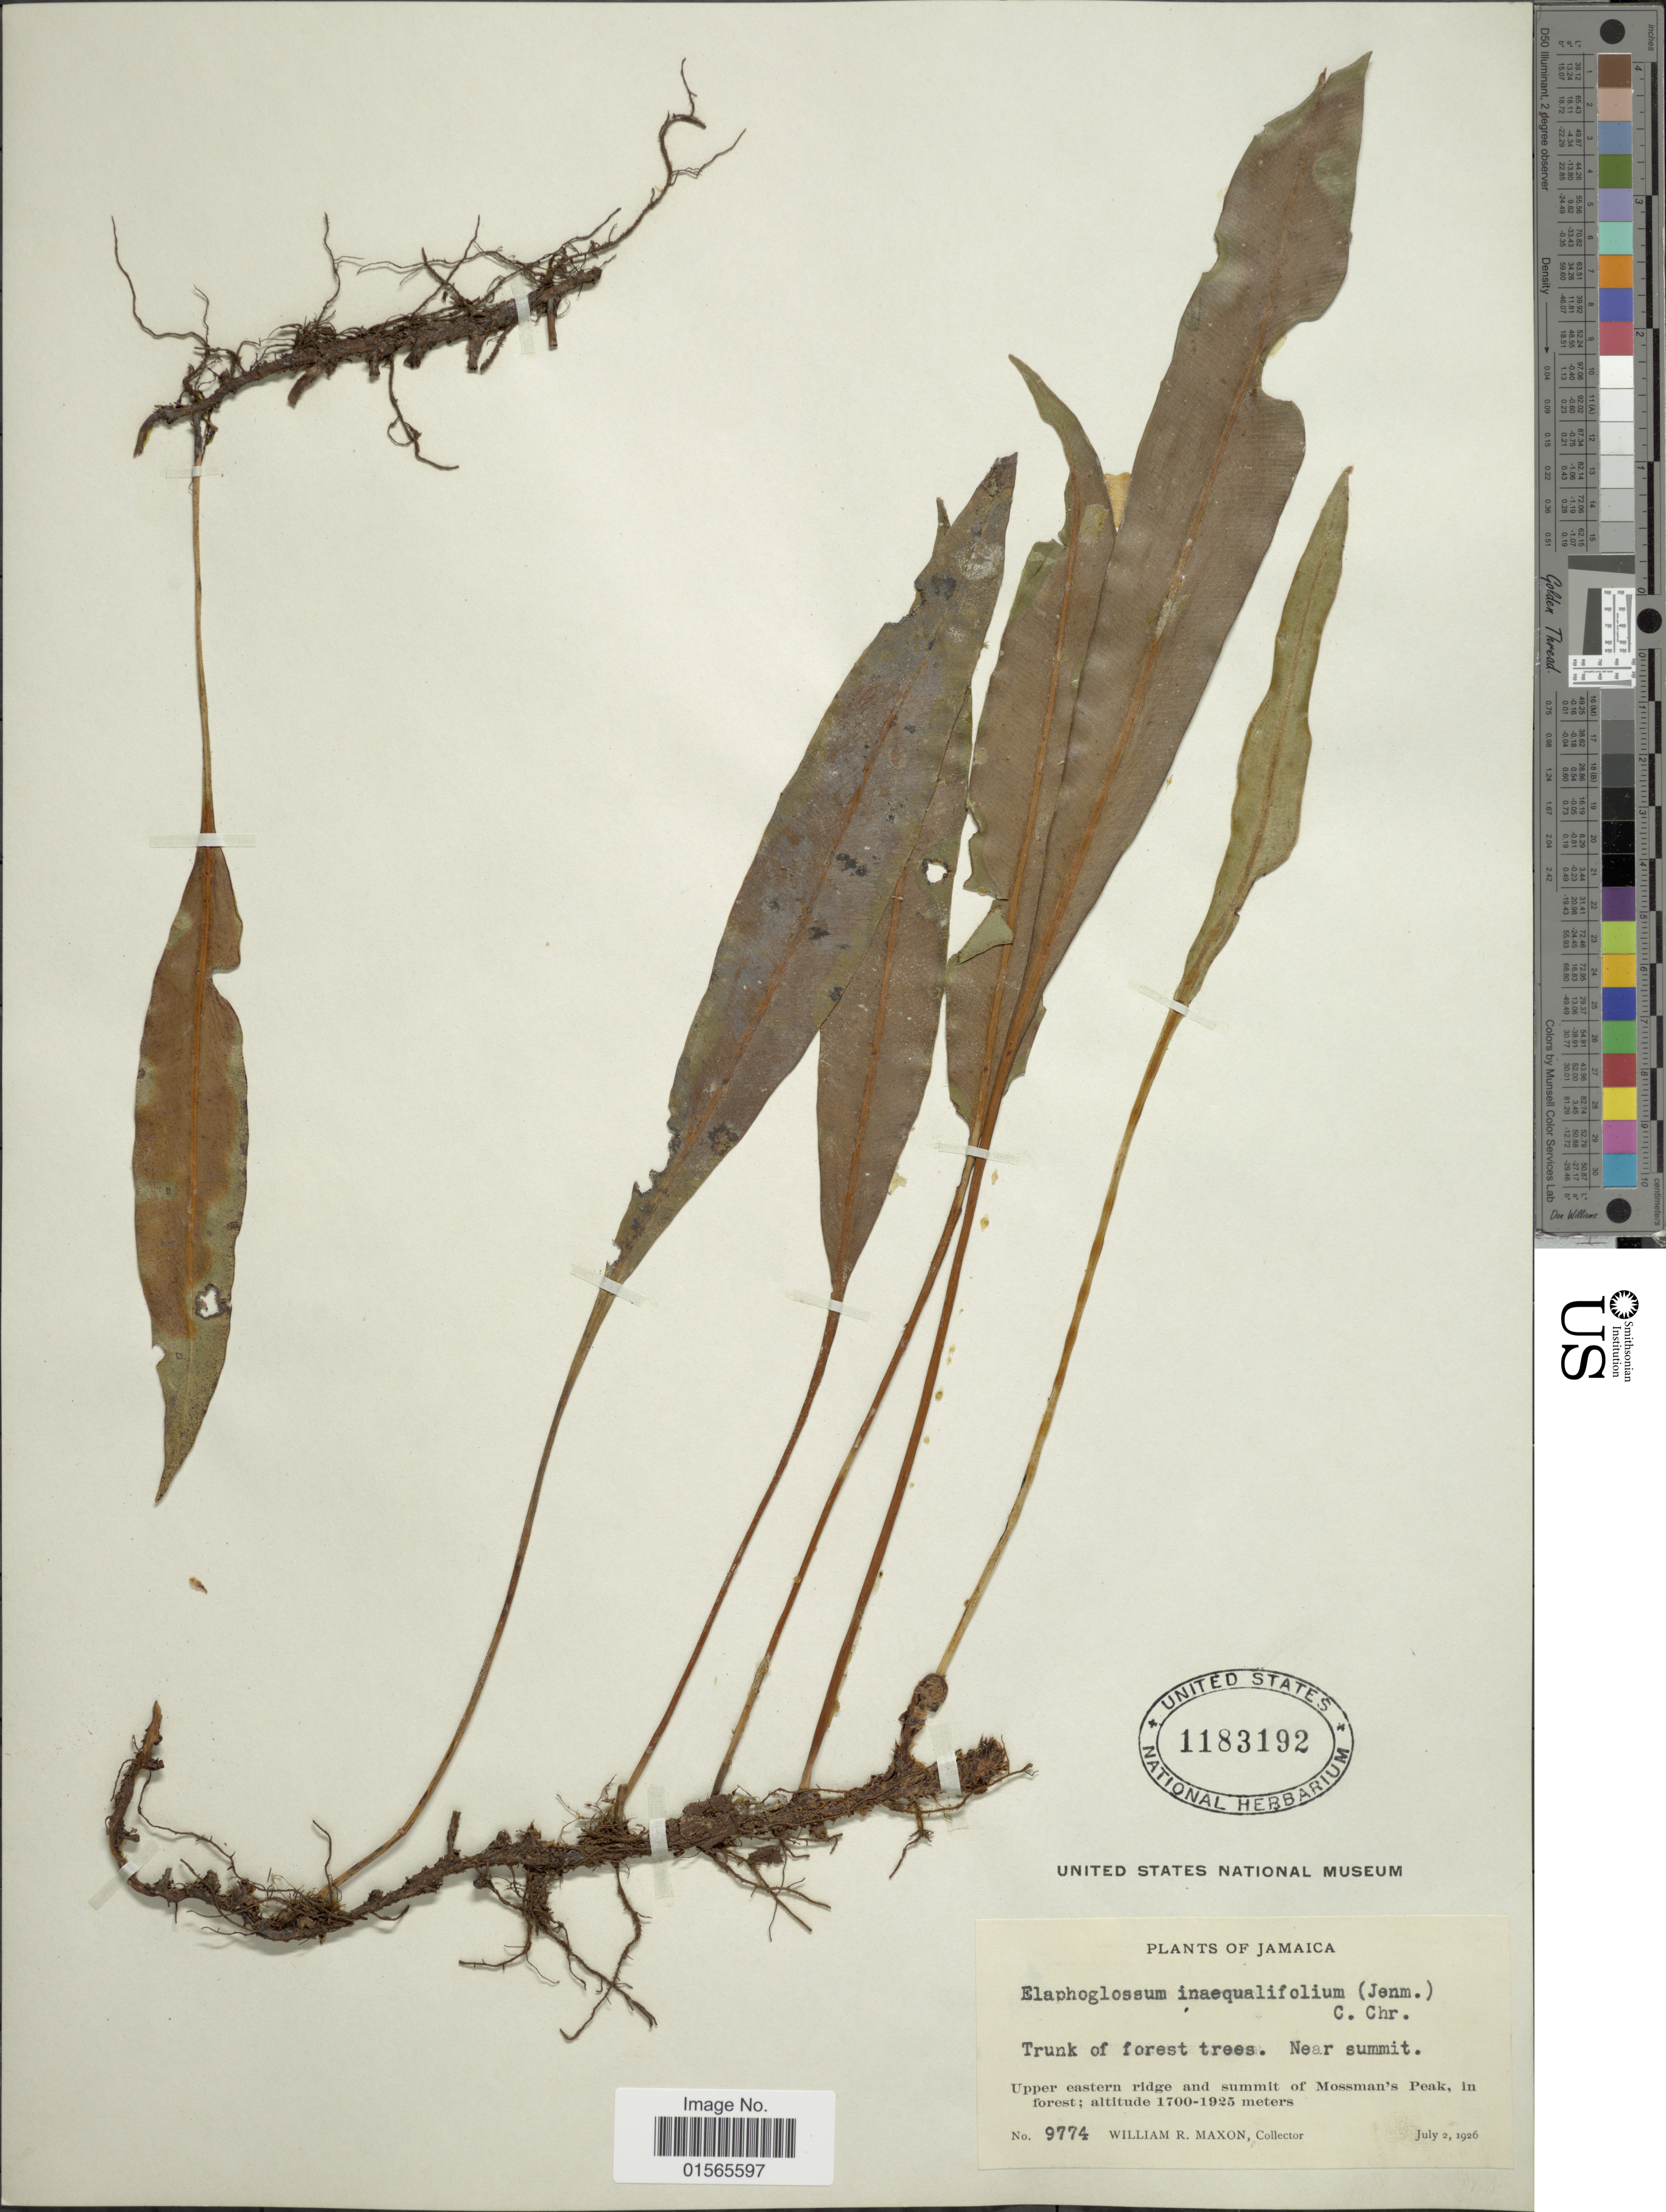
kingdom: Plantae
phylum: Tracheophyta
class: Polypodiopsida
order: Polypodiales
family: Dryopteridaceae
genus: Elaphoglossum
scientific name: Elaphoglossum inaequalifolium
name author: (Jenman) C. Chr.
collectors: W. R. Maxon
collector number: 9774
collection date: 1926-07-02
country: Jamaica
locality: Near summit, Upper eastern ridge and summit of Mossman's Peak, in forest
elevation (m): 1700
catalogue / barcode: US 1183192